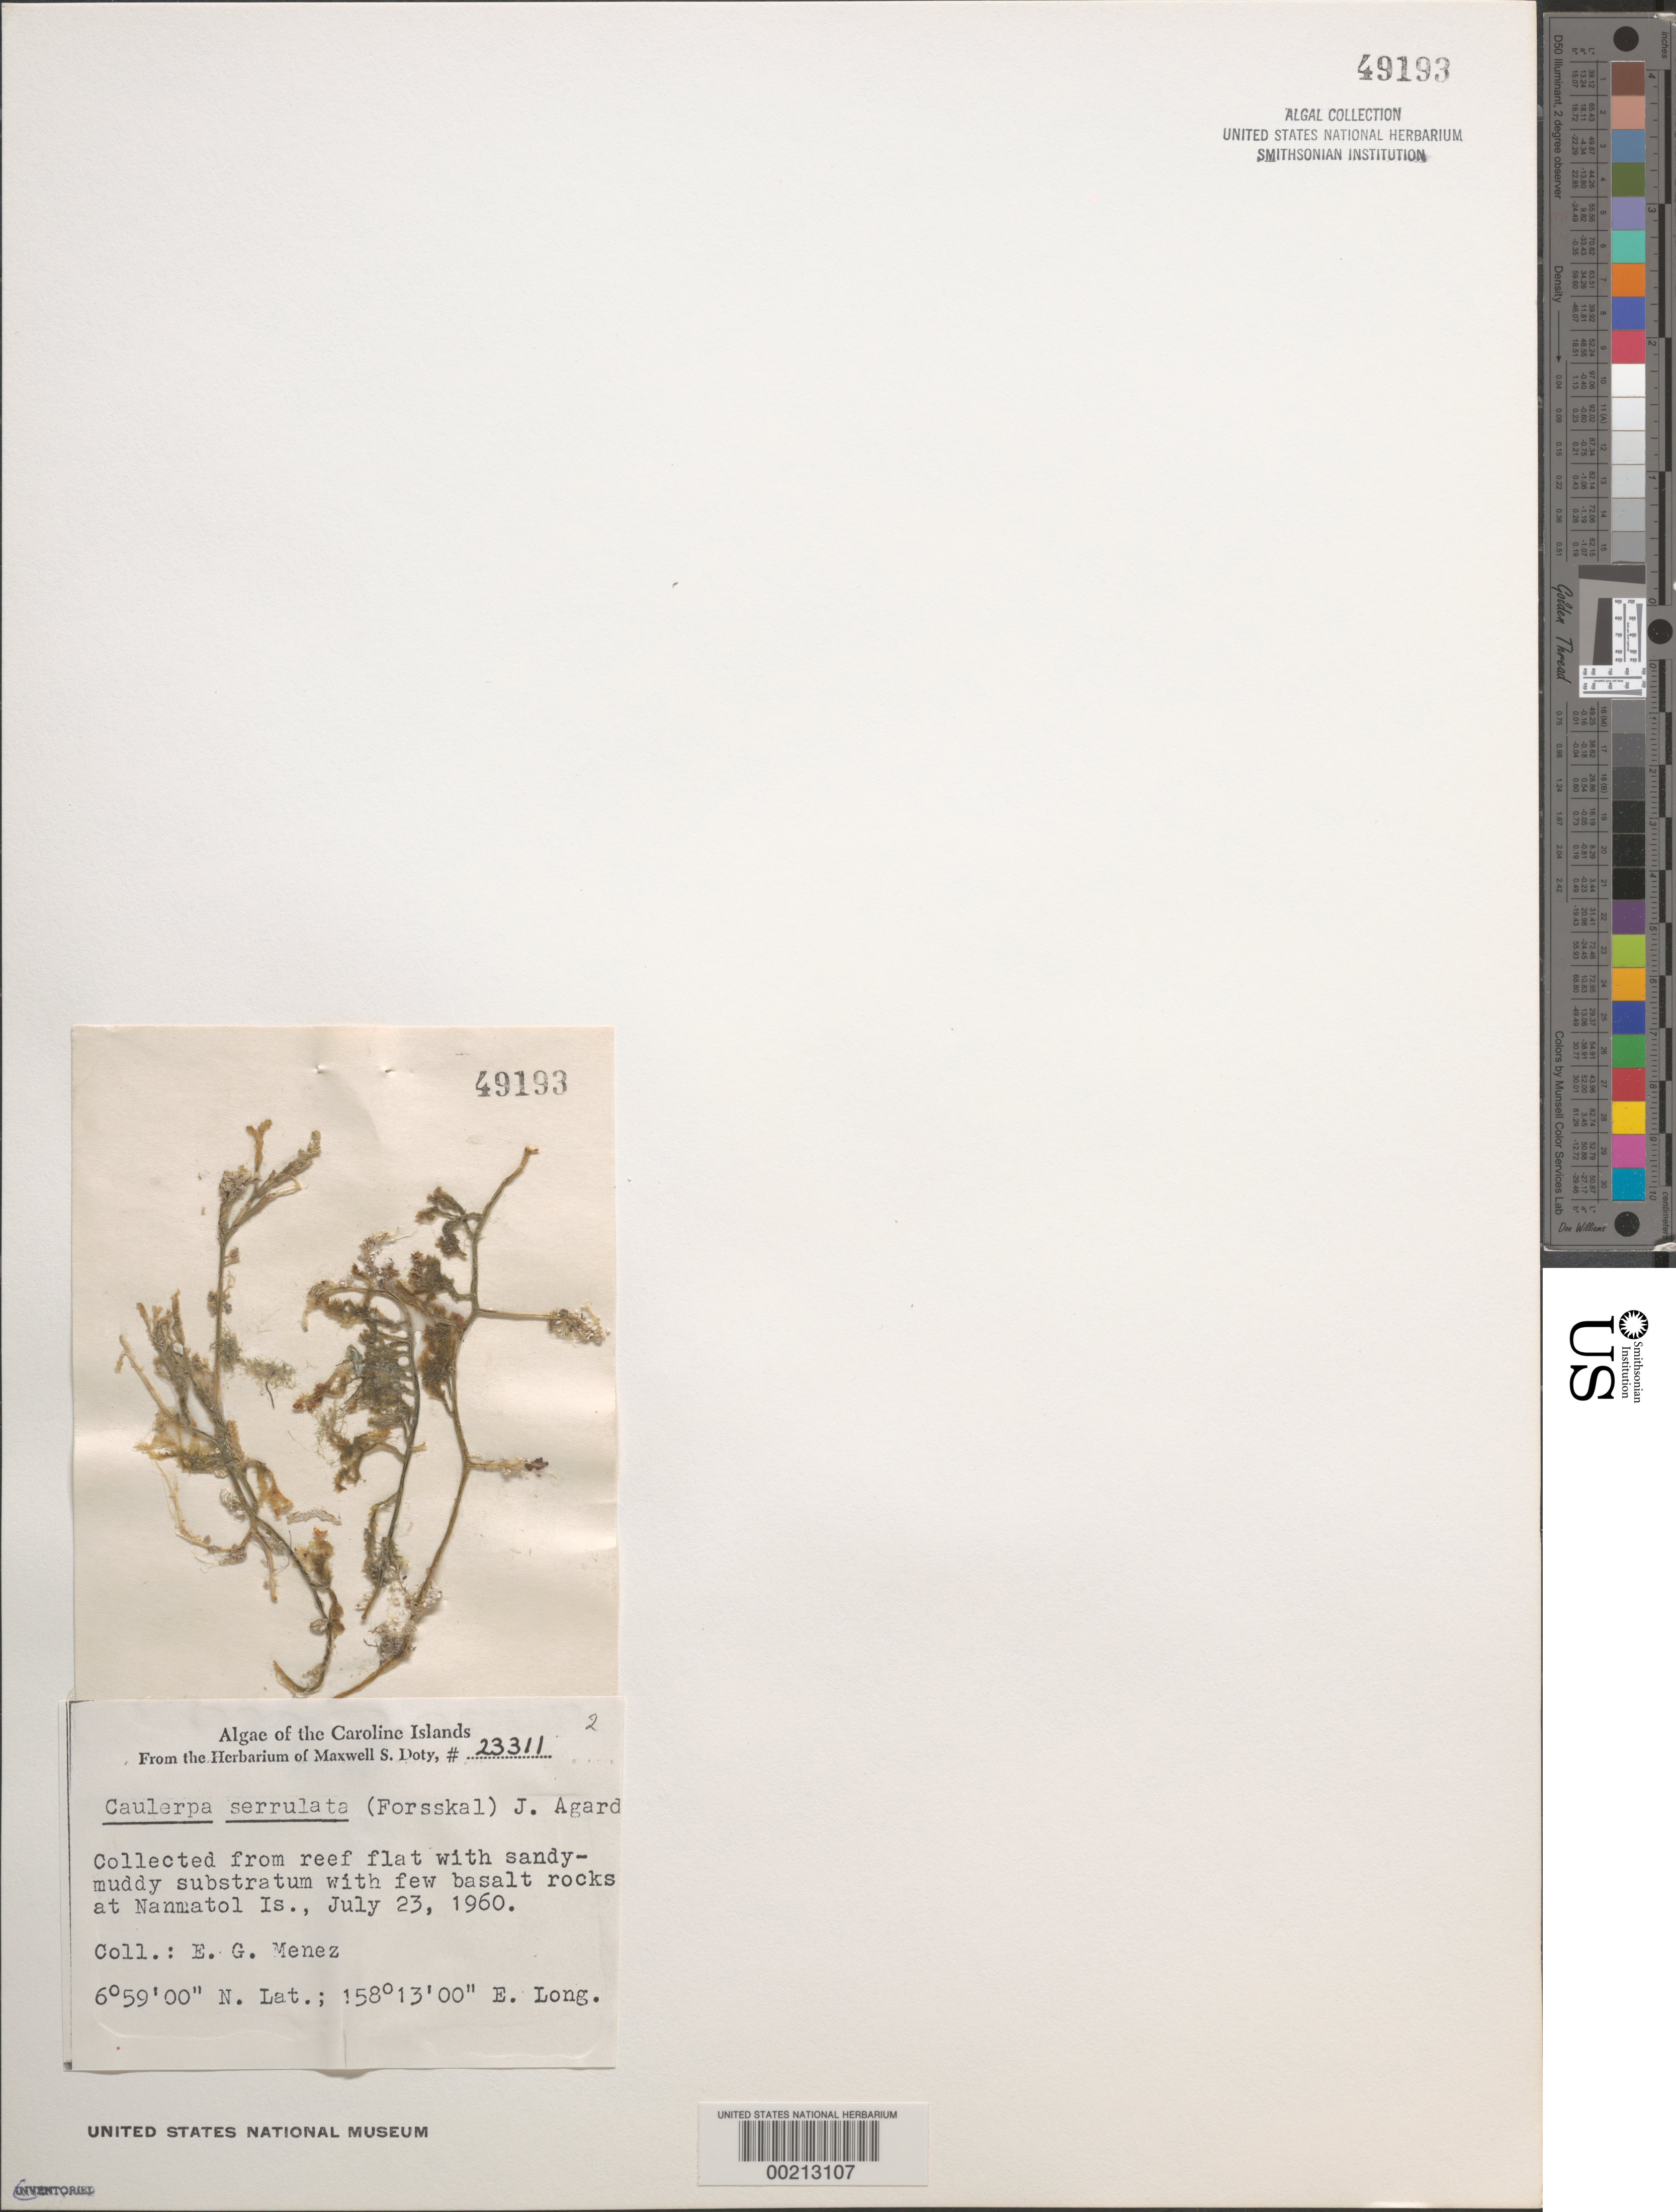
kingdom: Plantae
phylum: Chlorophyta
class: Ulvophyceae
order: Bryopsidales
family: Caulerpaceae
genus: Caulerpa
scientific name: Caulerpa serrulata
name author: (Forssk.) J. Agardh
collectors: Meñez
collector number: MSD 23311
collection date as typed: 23 Jul 1960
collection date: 1960-07-23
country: Micronesia, Federated States of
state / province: Pohnpei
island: Nanmatol Atoll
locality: Islands off E coast of Pohnpei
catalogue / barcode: US 49193